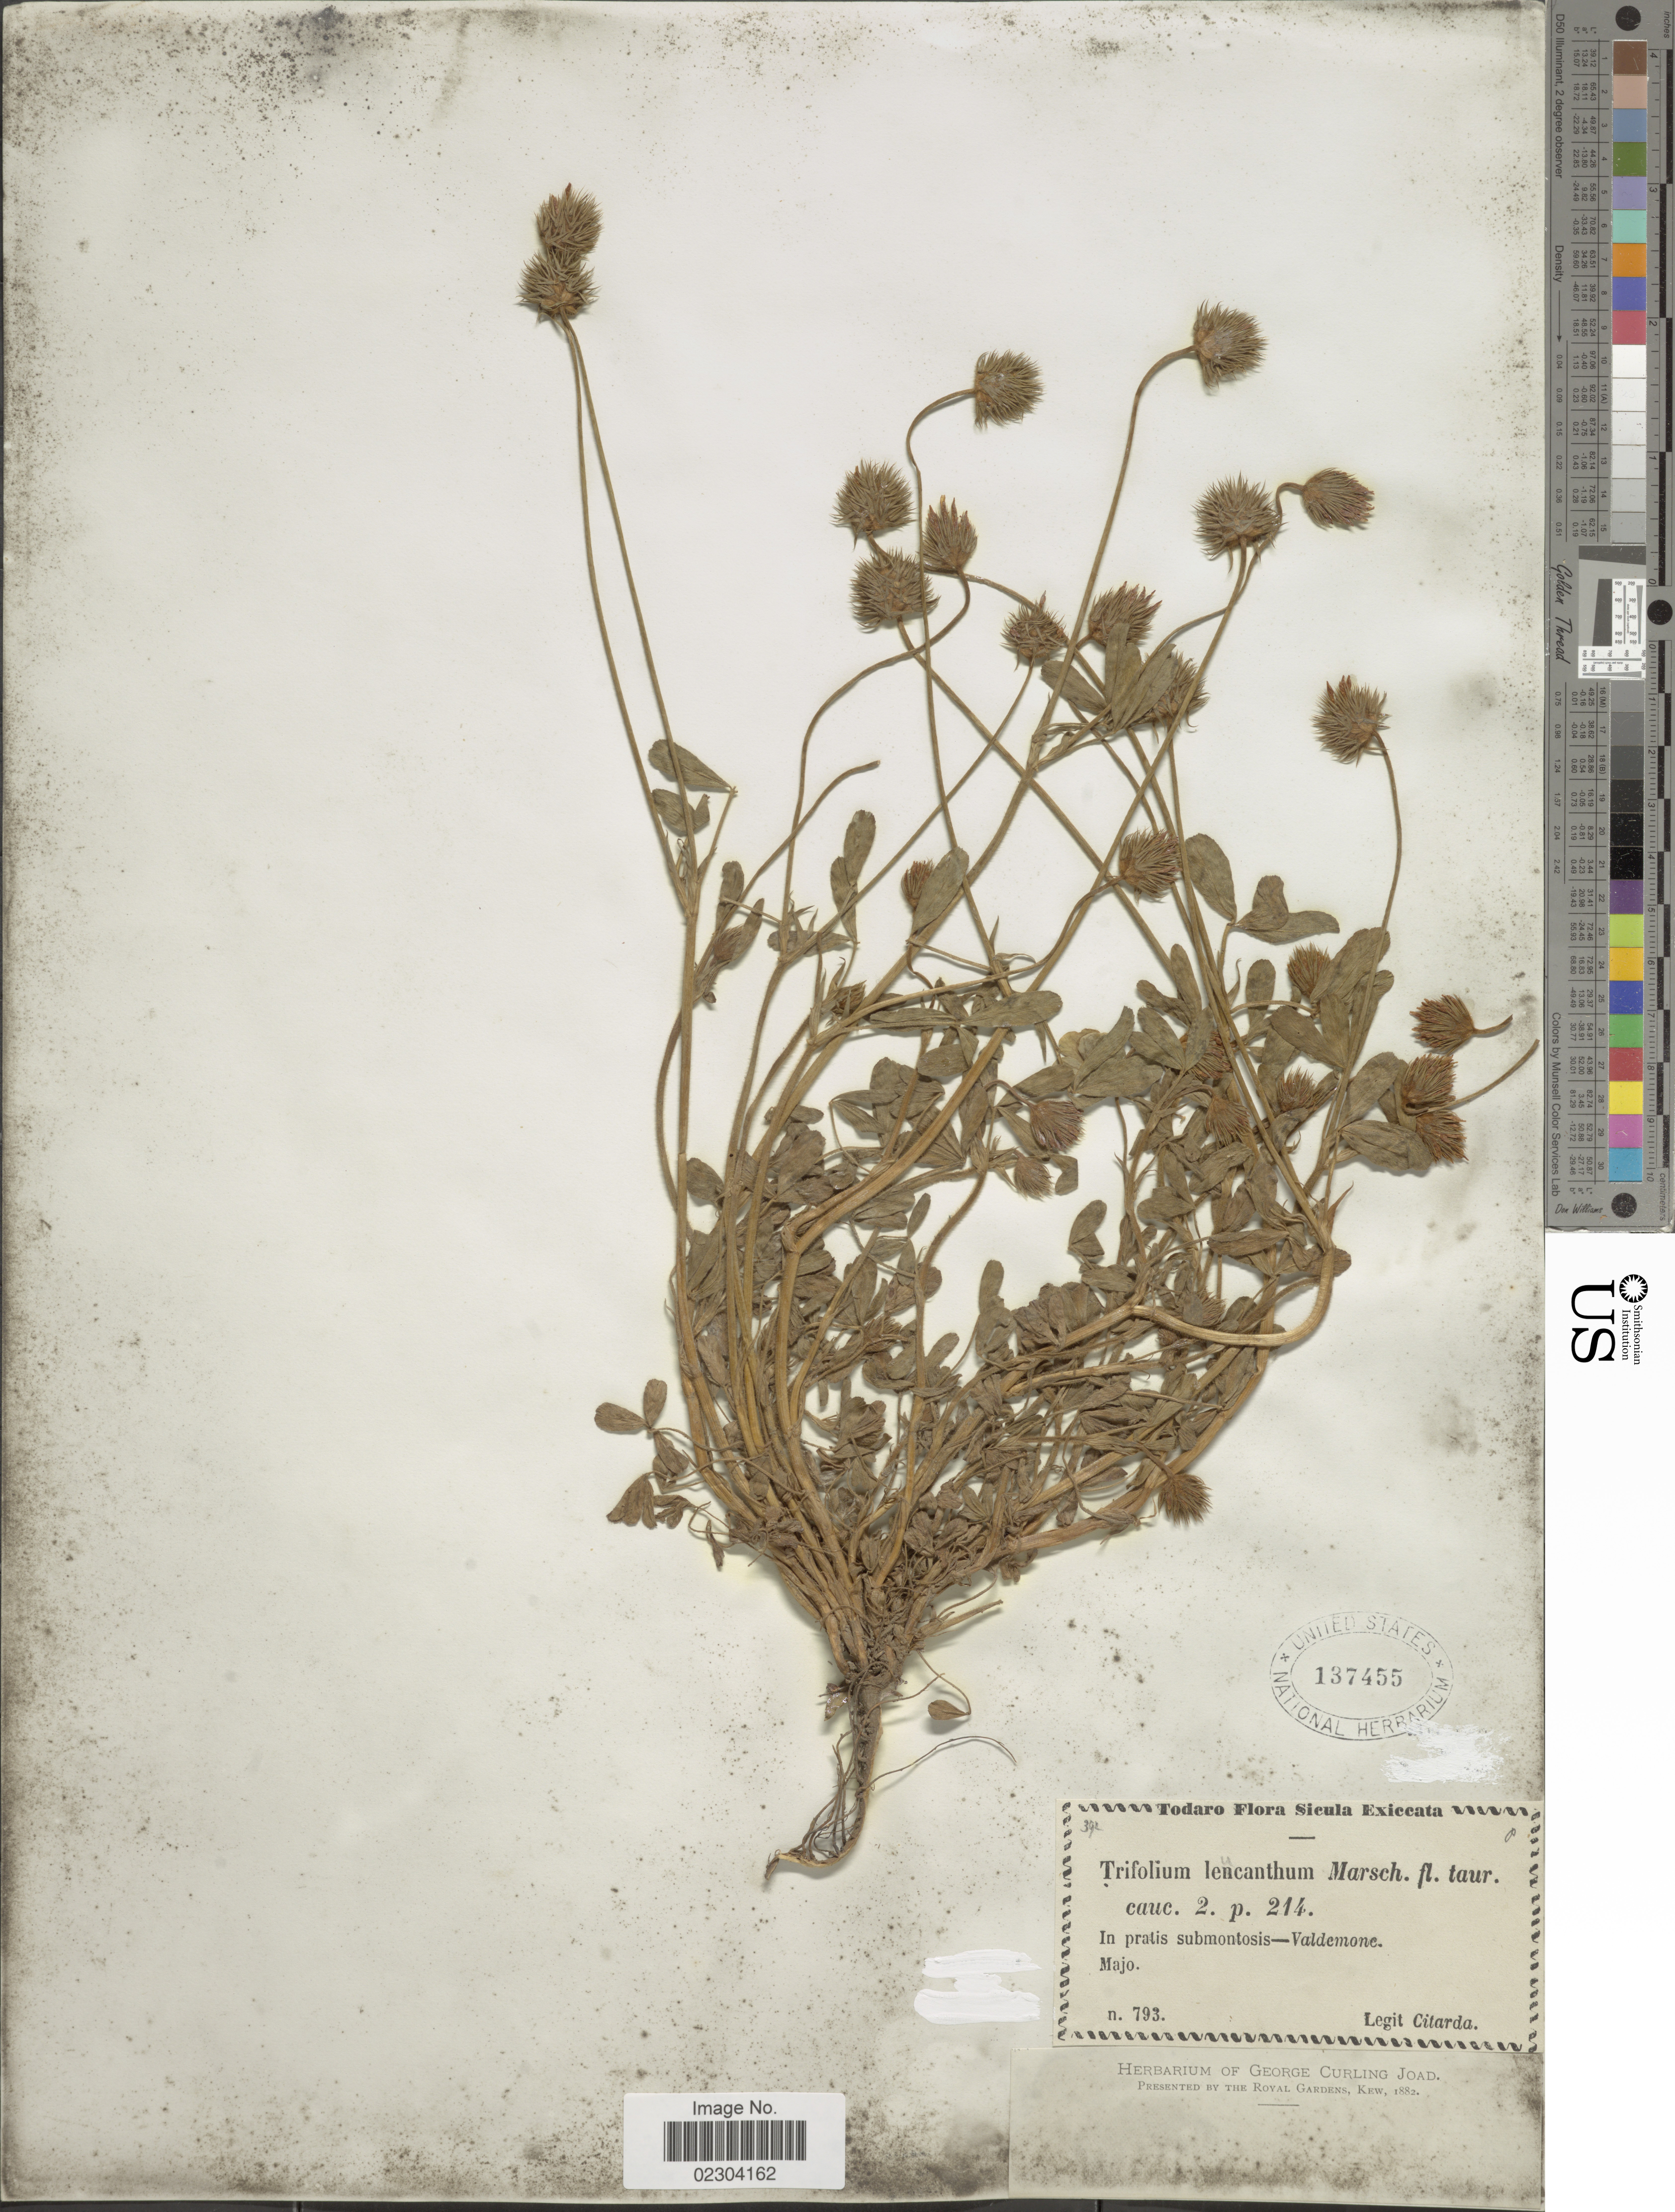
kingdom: Plantae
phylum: Tracheophyta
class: Magnoliopsida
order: Fabales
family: Fabaceae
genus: Trifolium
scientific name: Trifolium leucanthum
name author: M. Bieb.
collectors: Citarda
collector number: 793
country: Italy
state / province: Siciliana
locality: In partis submontosis- Valdemone. Sicila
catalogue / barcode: US 137455